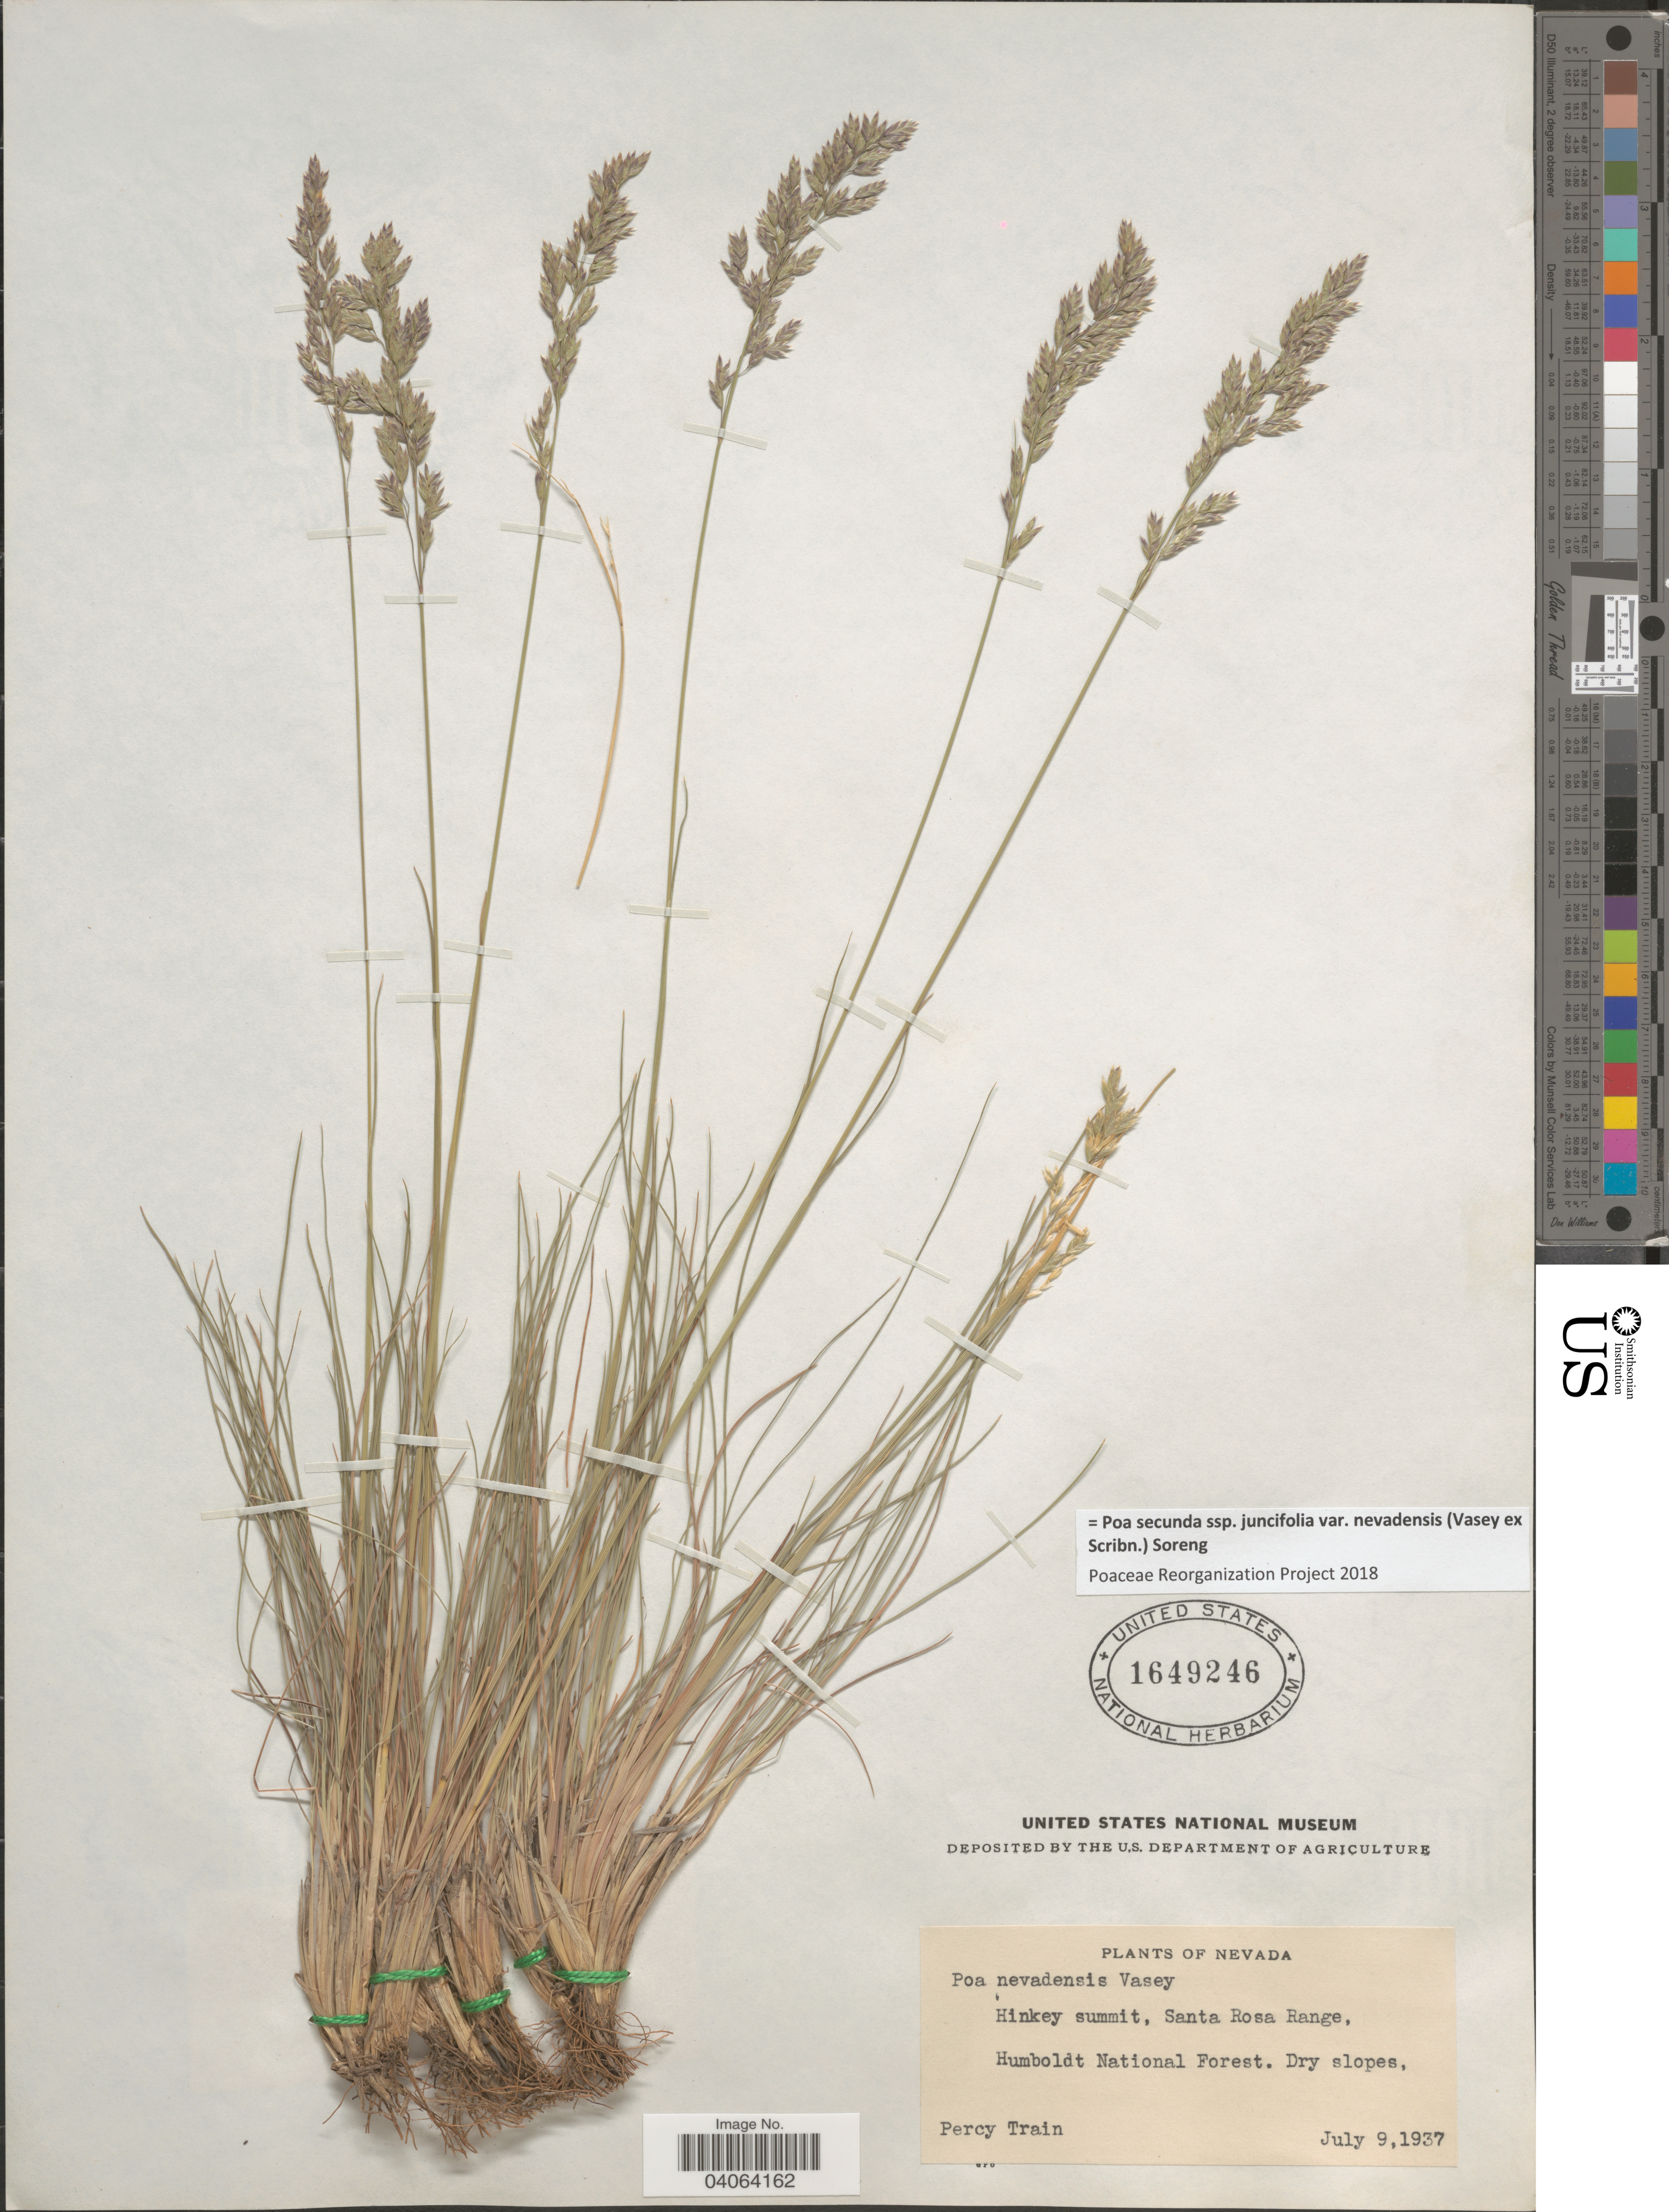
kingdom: Plantae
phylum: Tracheophyta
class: Liliopsida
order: Poales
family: Poaceae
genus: Poa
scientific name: Poa secunda subsp. juncifolia var. nevadensis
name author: (Vasey ex Scribn.) Soreng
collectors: P. Train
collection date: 1937-07-09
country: United States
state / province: Nevada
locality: Hinkey summit, Santa Rosa Range, Humboldt National Forest.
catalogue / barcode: US 1649246